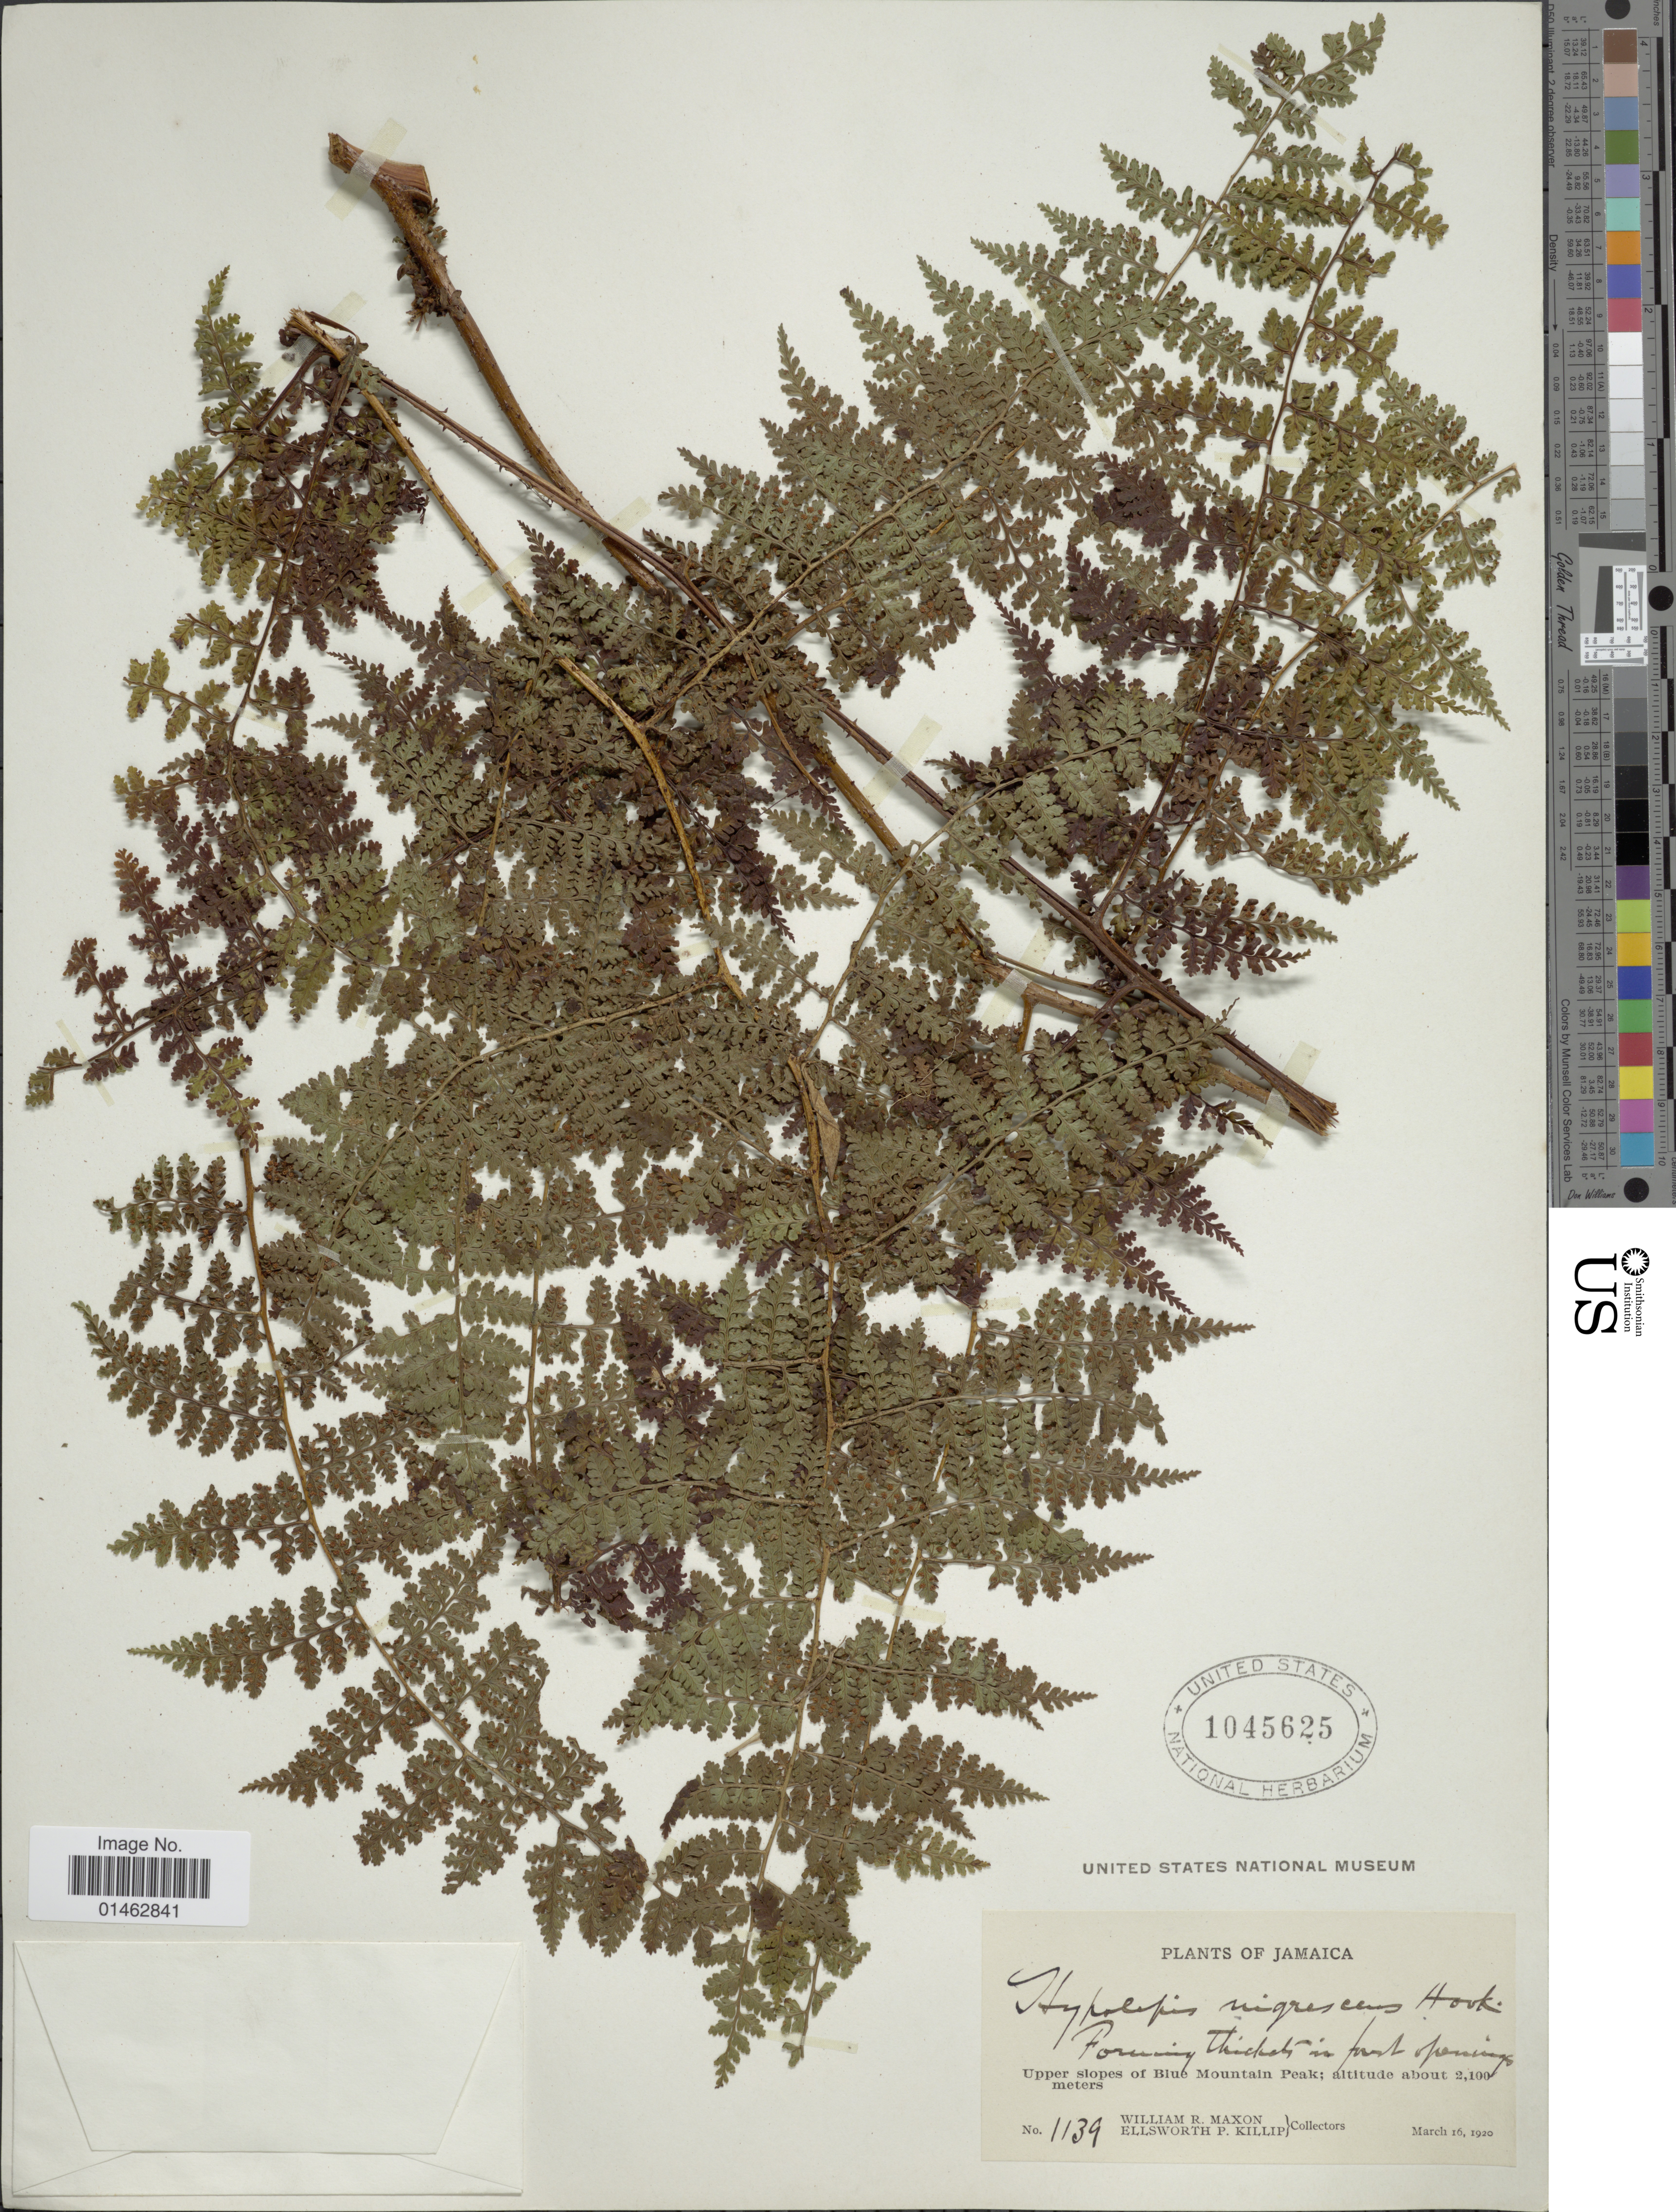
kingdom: Plantae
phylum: Tracheophyta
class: Polypodiopsida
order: Polypodiales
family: Dennstaedtiaceae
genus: Hypolepis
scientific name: Hypolepis nigrescens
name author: Hook.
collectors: W. R. Maxon & E. P. Killip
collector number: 1139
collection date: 1920-03-16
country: Jamaica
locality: Upper slopes of Blue Mountain Peak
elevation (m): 2100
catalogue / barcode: US 1045625